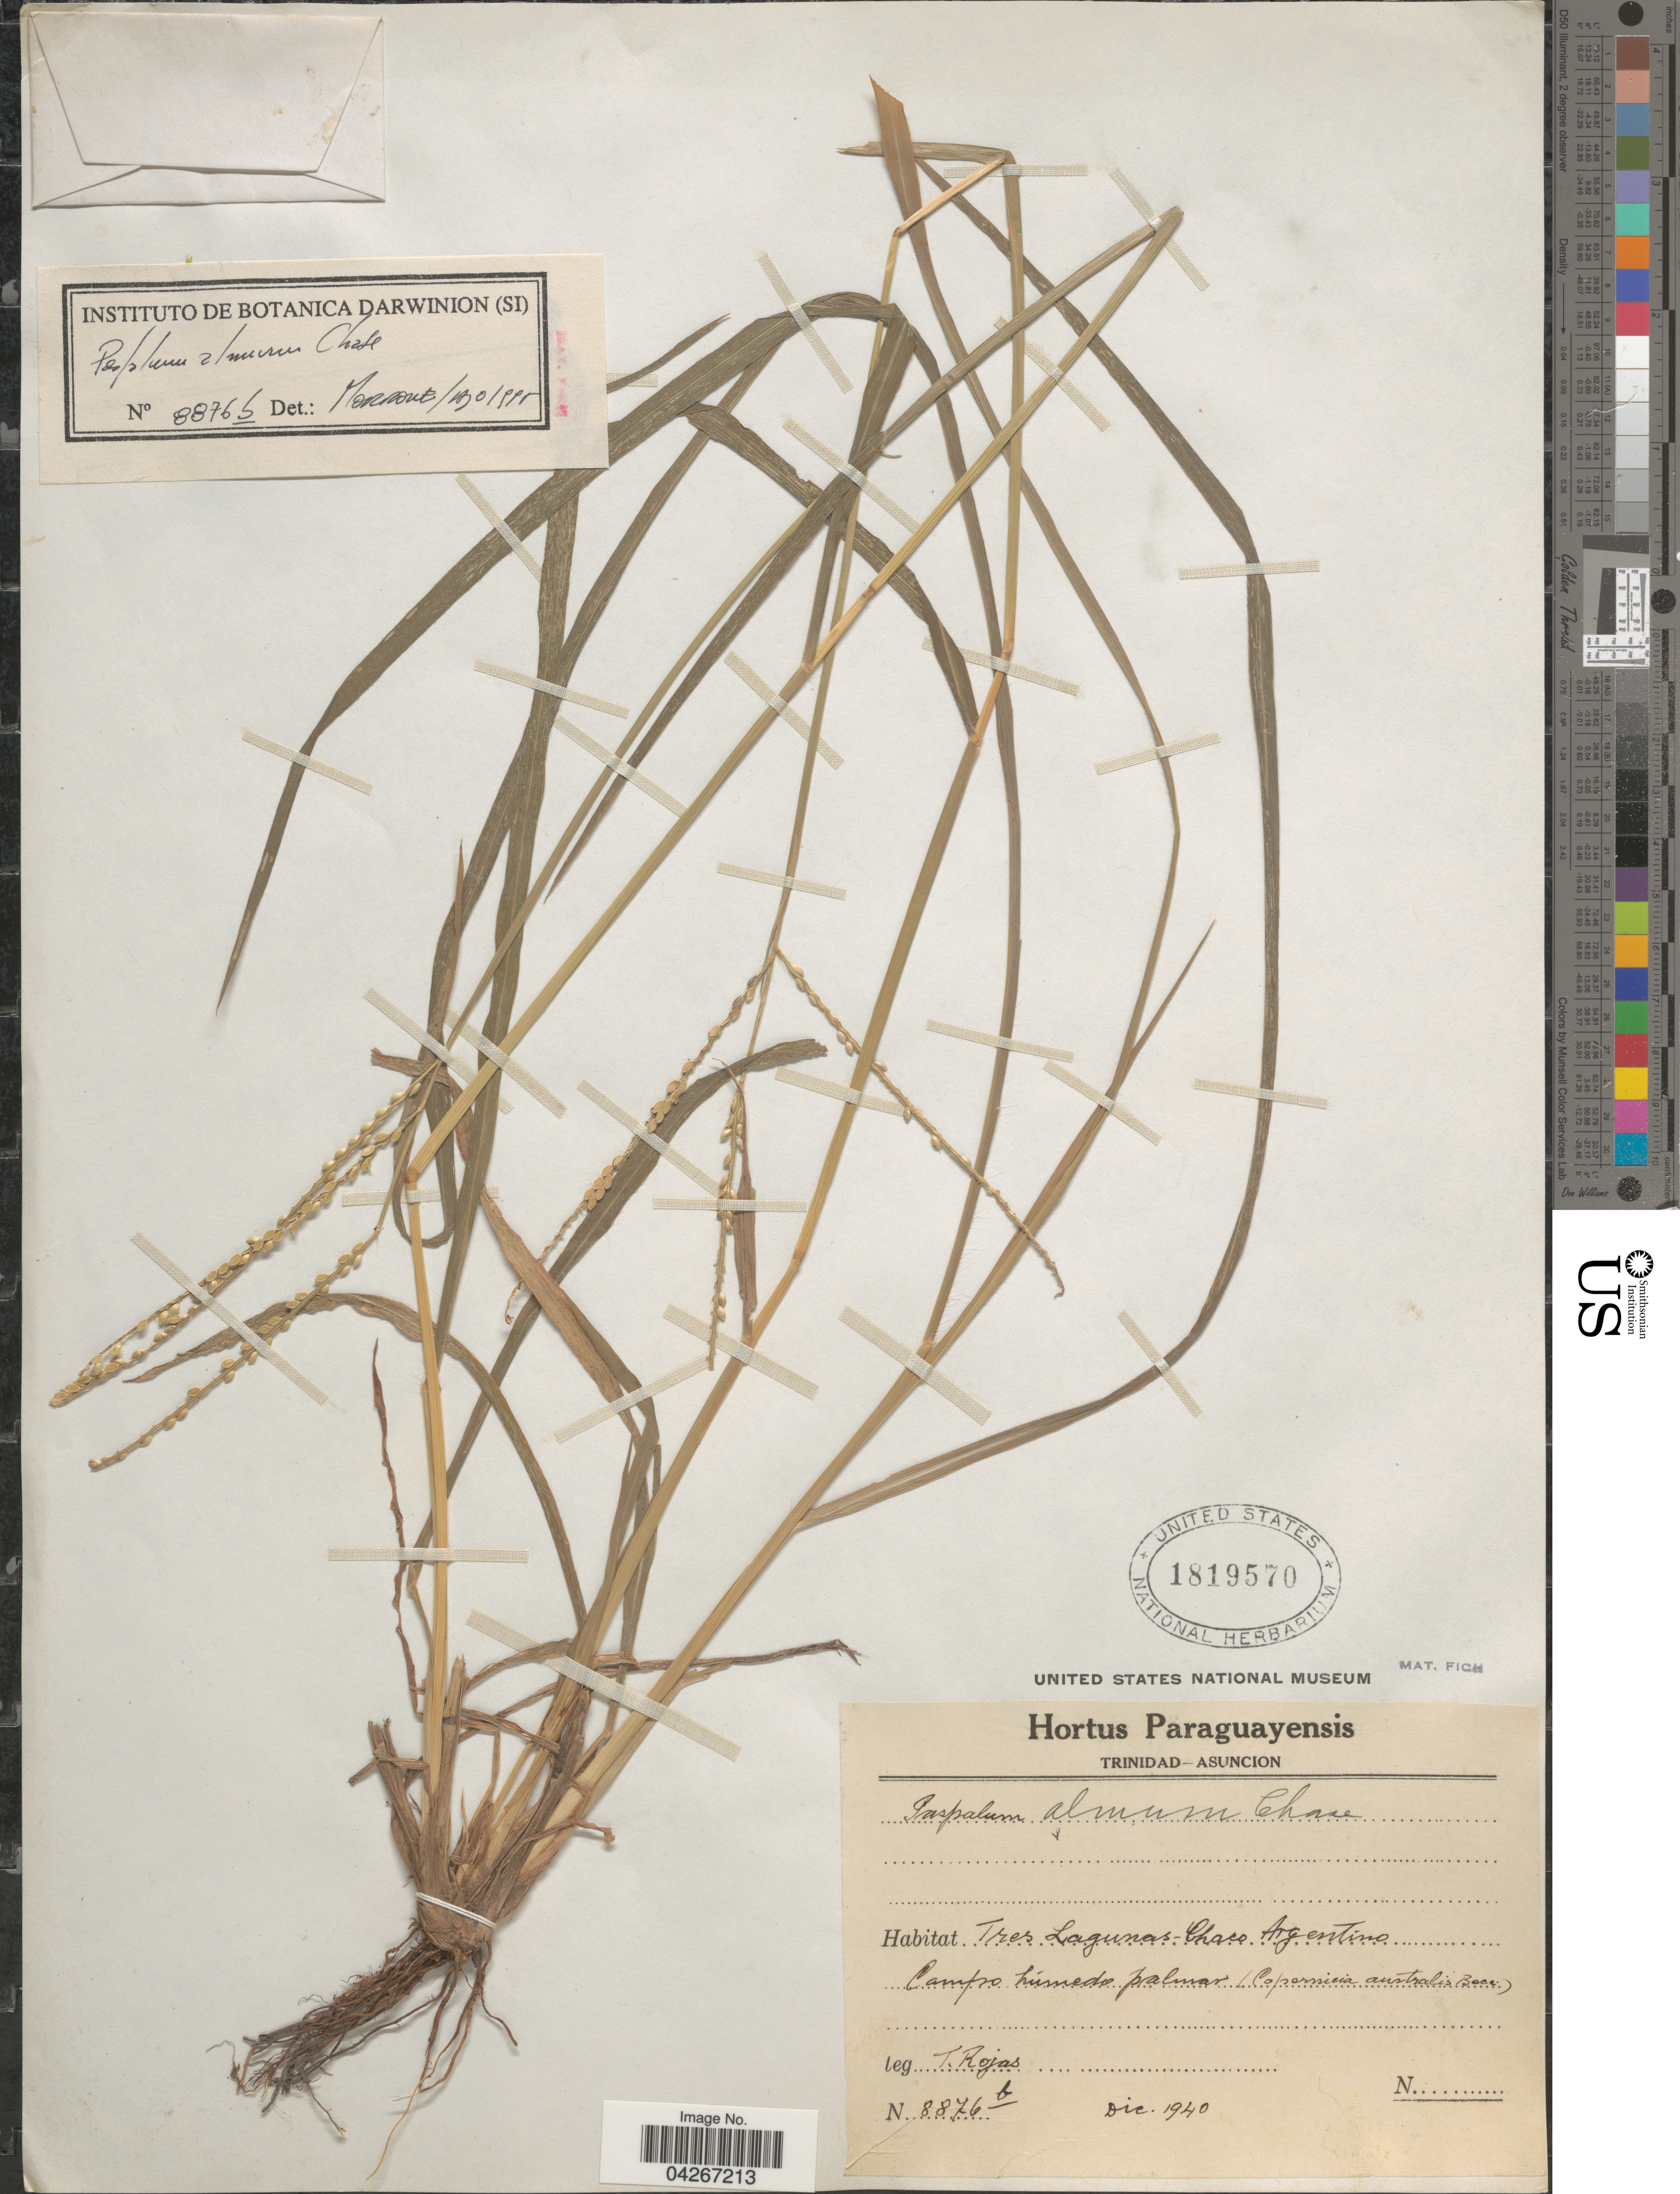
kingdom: Plantae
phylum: Tracheophyta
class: Liliopsida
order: Poales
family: Poaceae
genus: Paspalum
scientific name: Paspalum almum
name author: Chase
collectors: T. Rojas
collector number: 8876b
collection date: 1940-12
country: Paraguay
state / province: Asuncion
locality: Tres Lagunas Chaco Argentino. Campo húmedo palmar.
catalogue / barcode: US 1819570